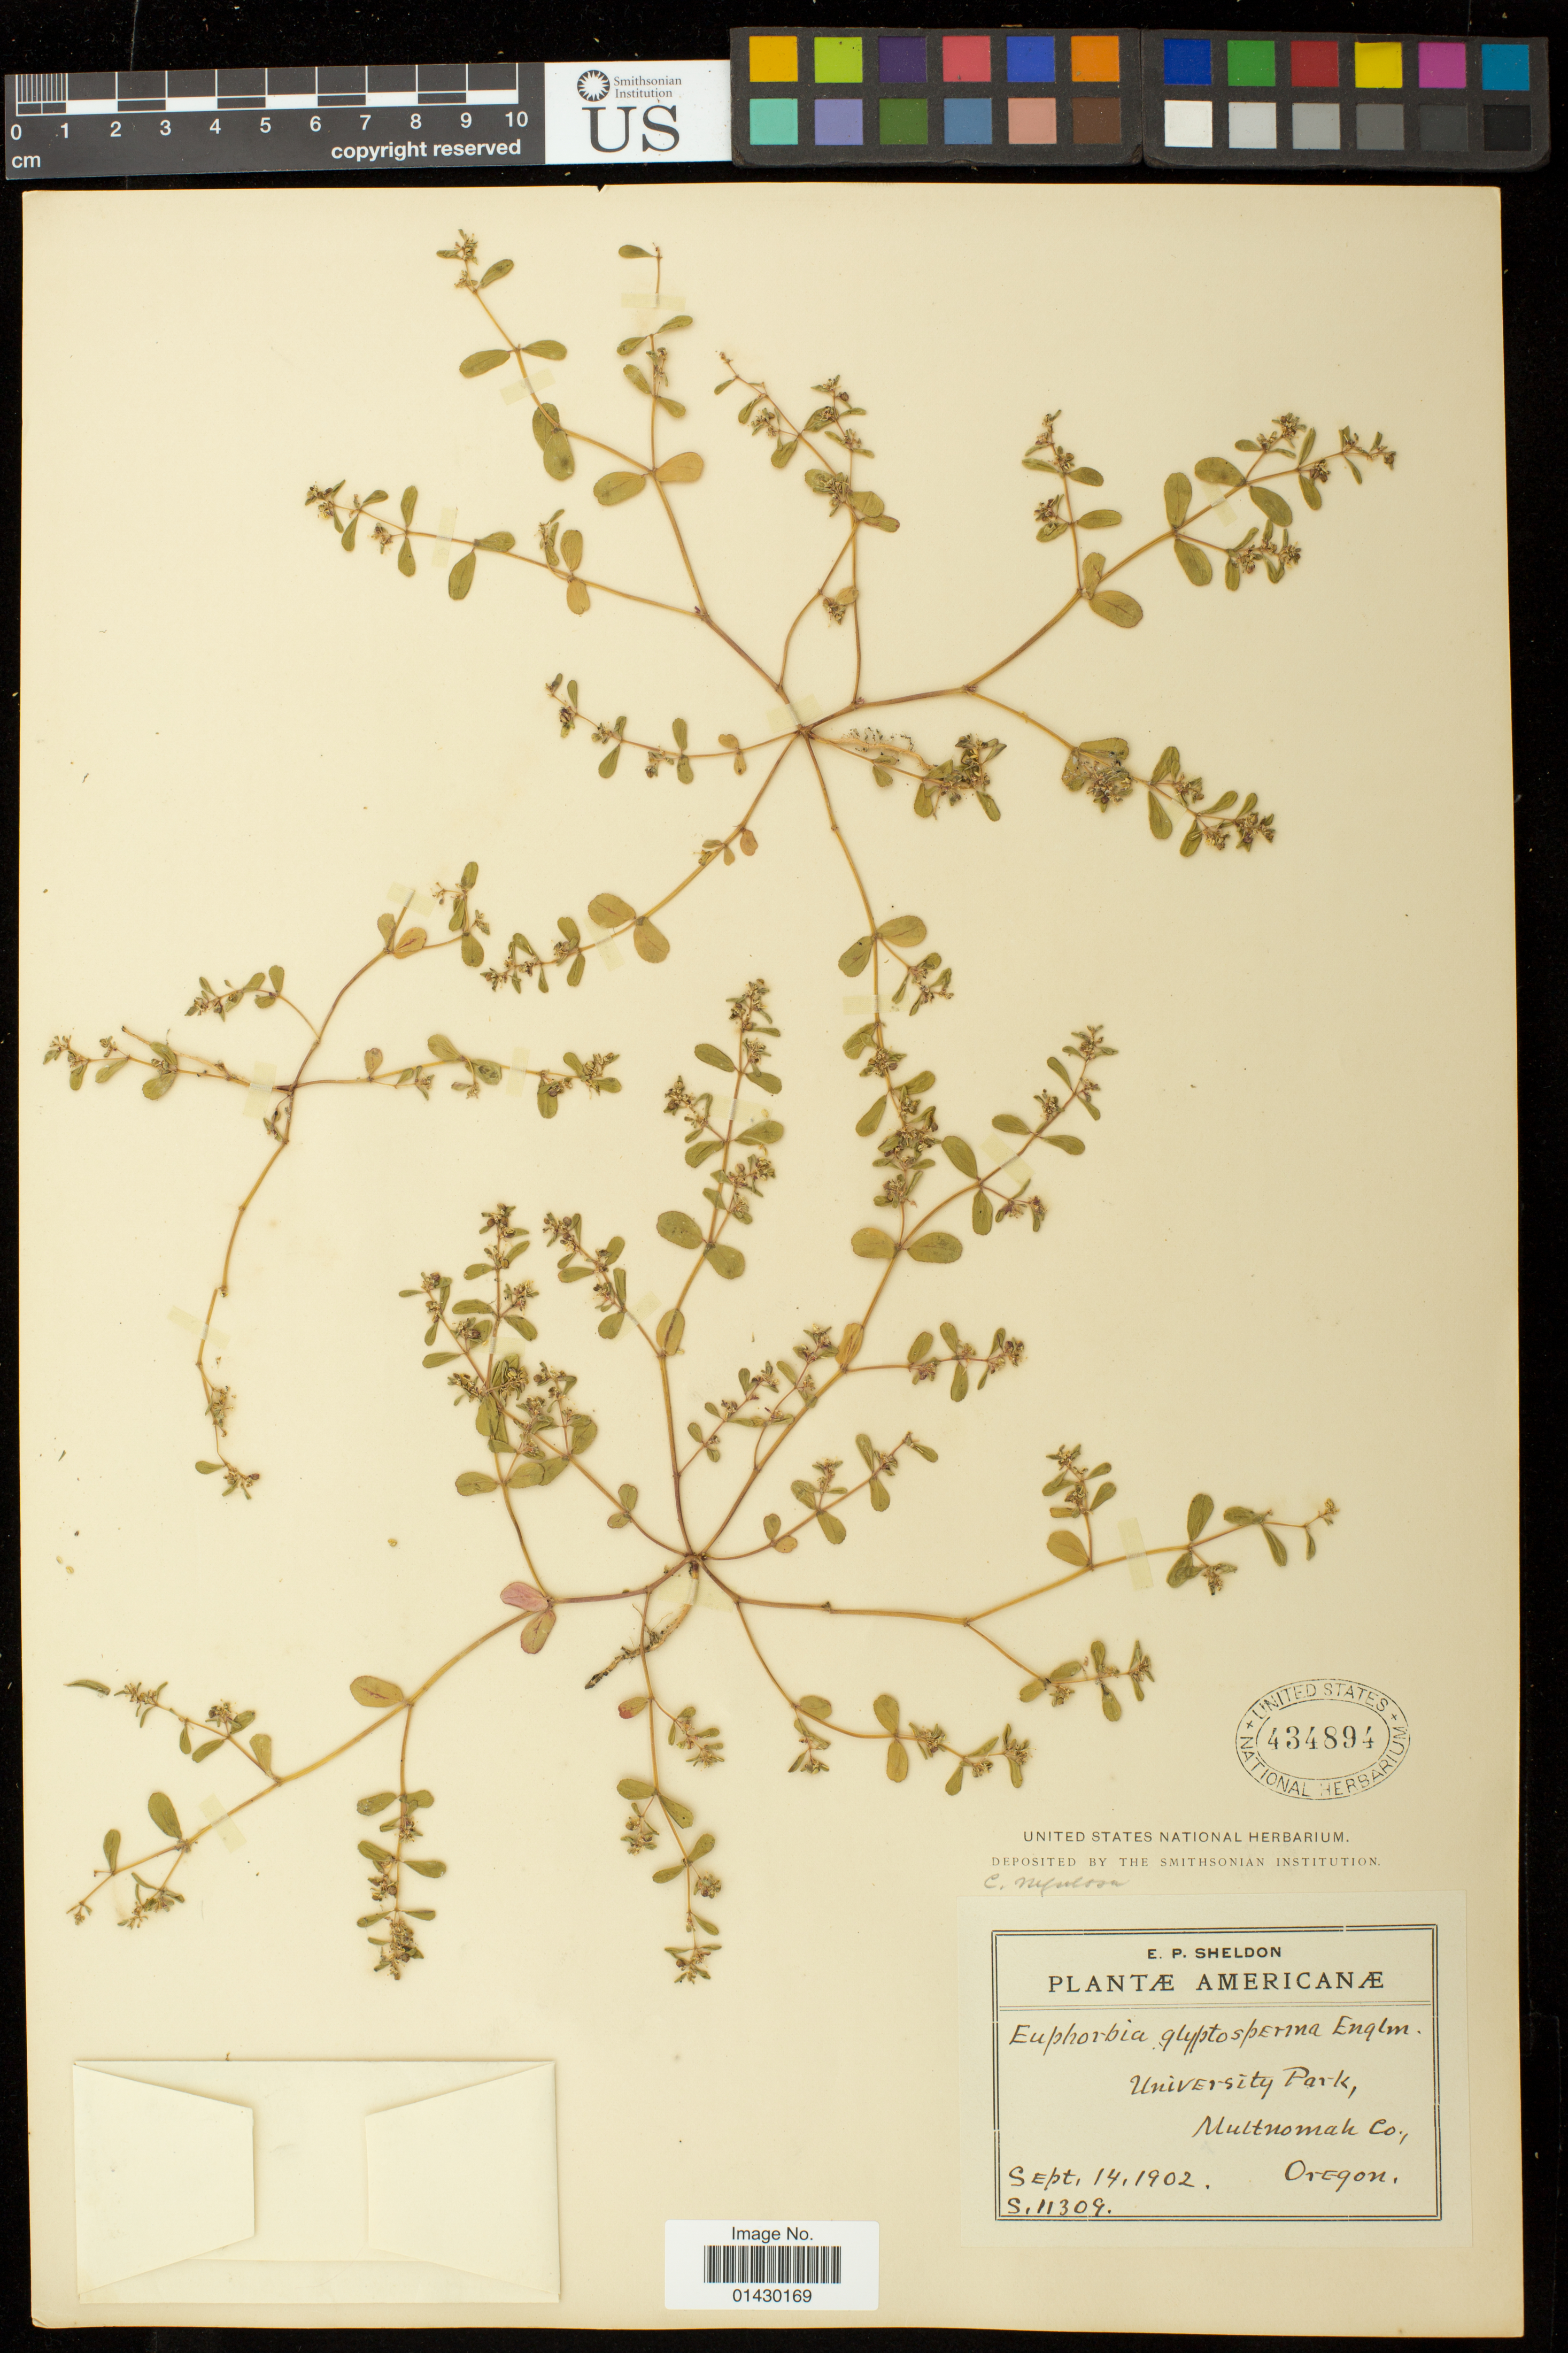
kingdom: Plantae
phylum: Tracheophyta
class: Magnoliopsida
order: Malpighiales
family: Euphorbiaceae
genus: Euphorbia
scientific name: Euphorbia serpillifolia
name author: Pers.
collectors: E. P. Sheldon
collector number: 11309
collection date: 1902-09-14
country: United States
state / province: Oregon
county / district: Multnomah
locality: University Park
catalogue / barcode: US 434894